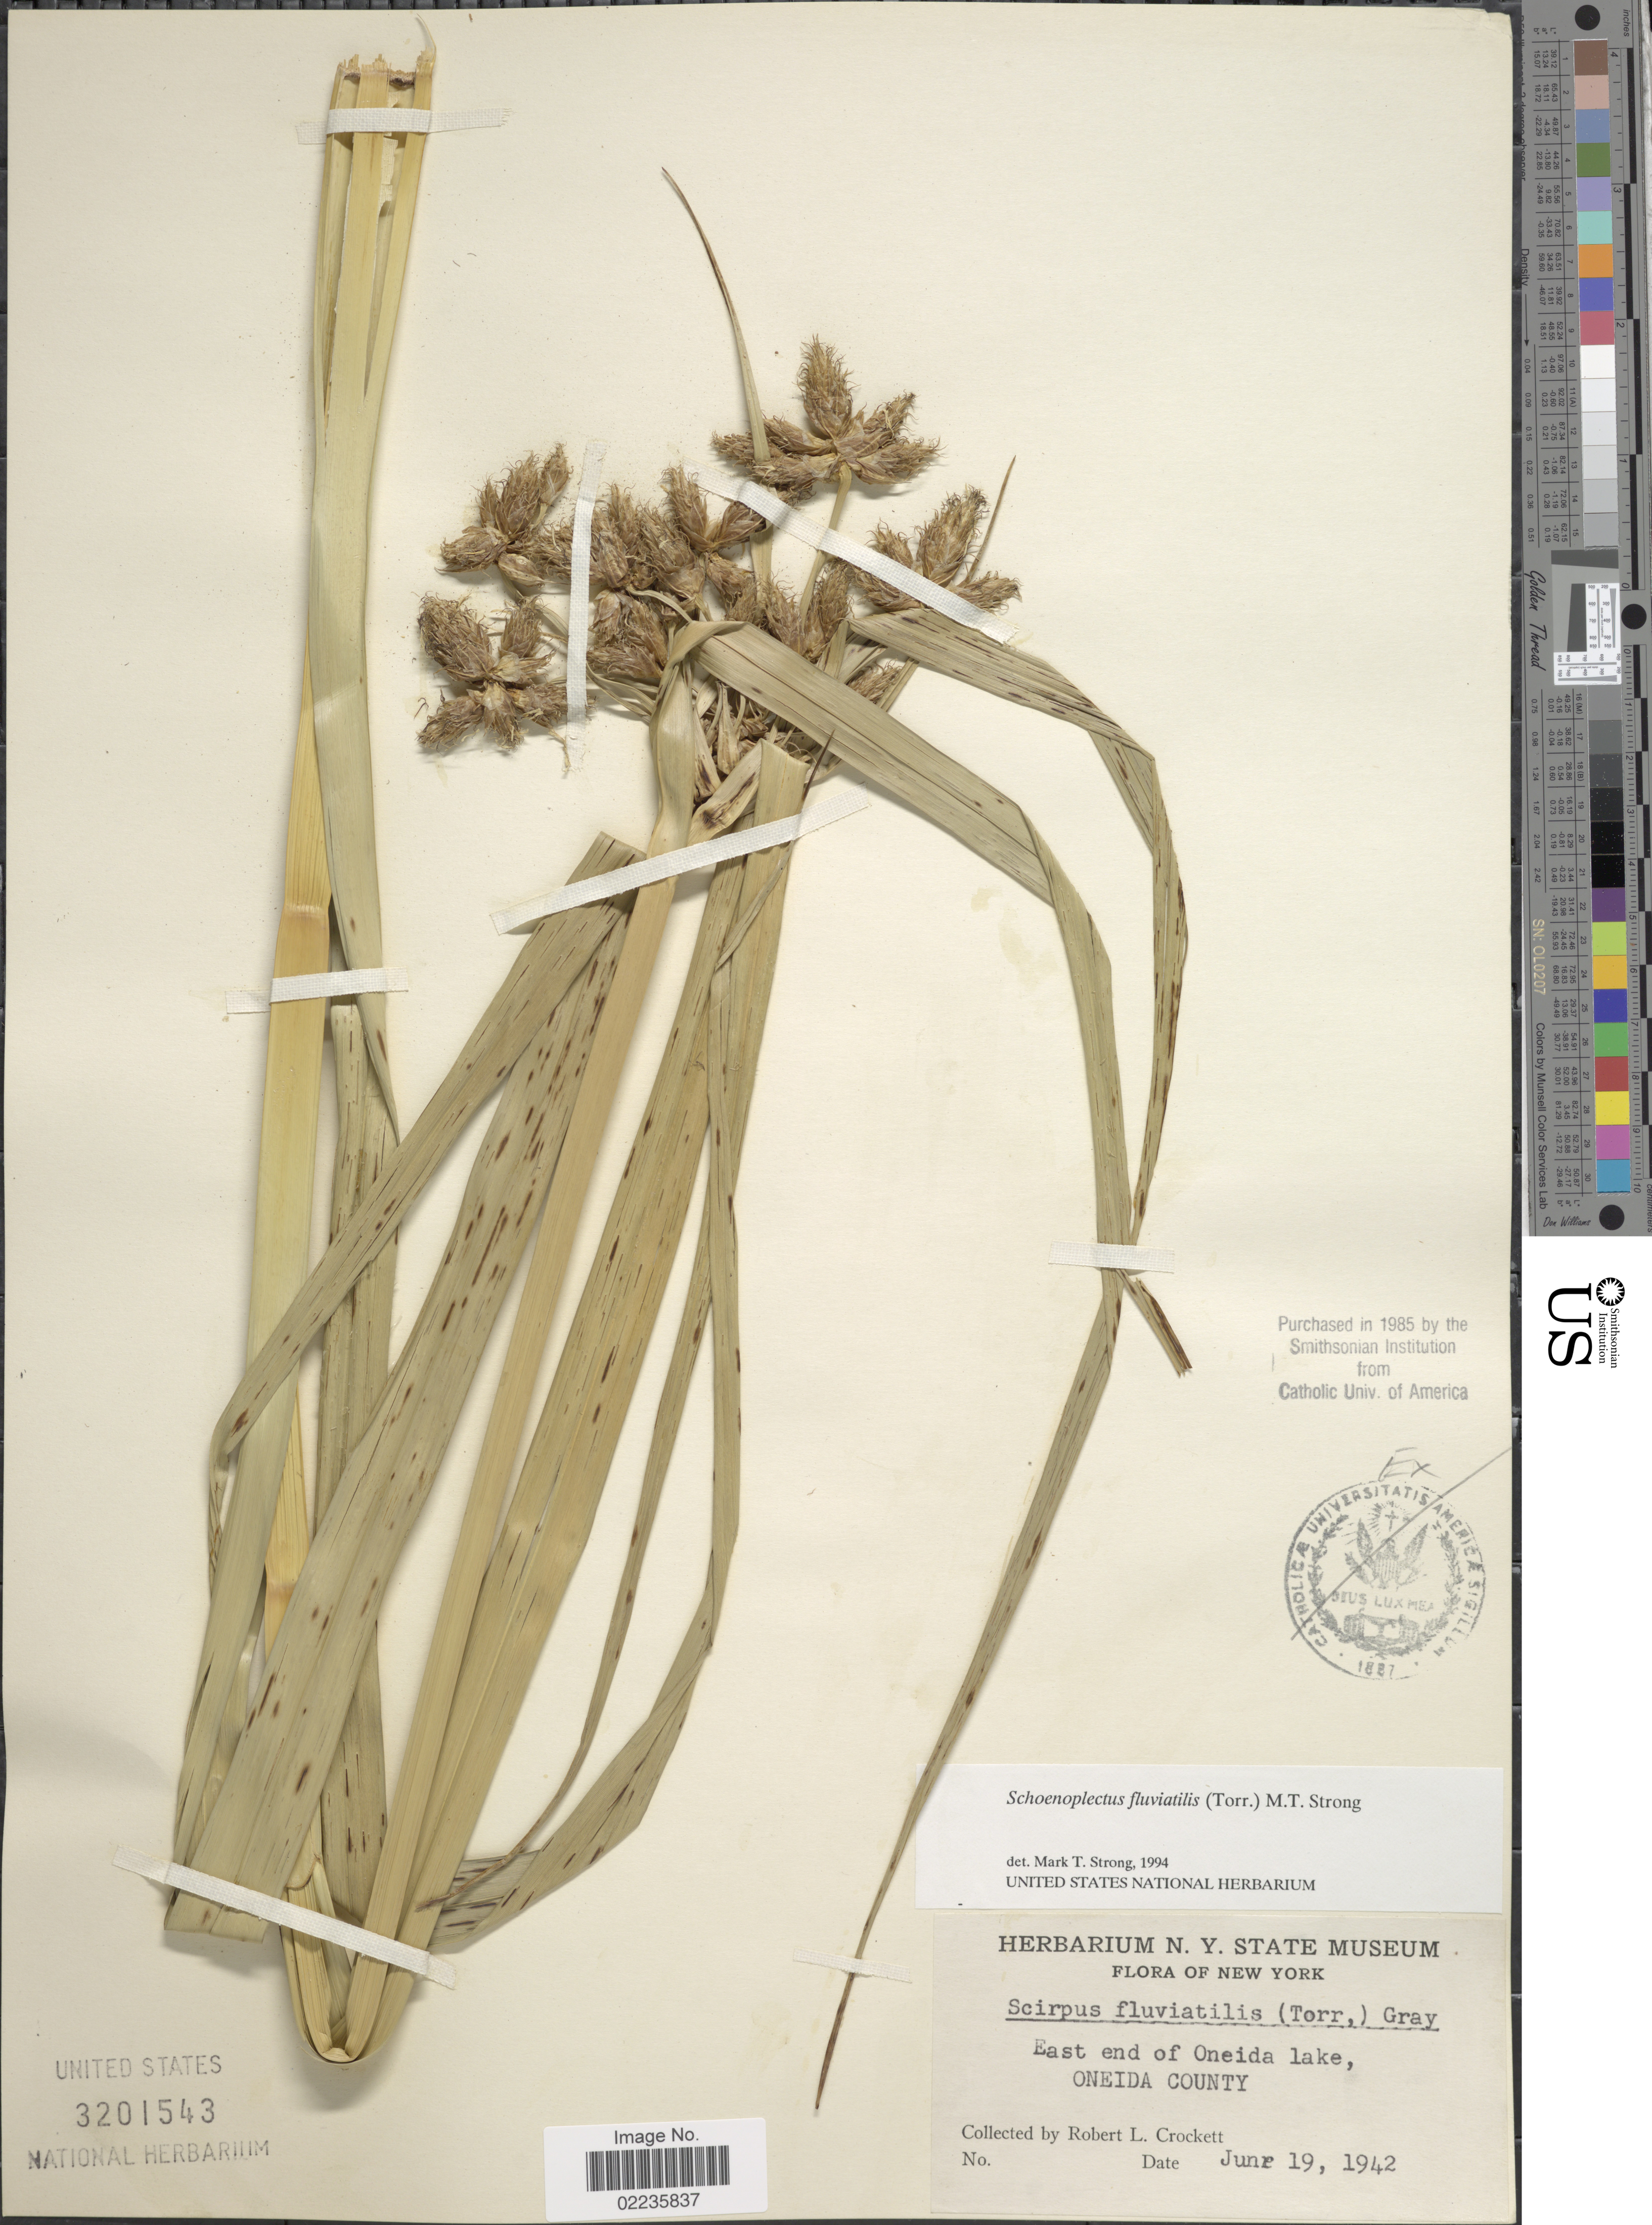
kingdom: Plantae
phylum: Tracheophyta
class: Liliopsida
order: Poales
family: Cyperaceae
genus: Bolboschoenus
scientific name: Bolboschoenus fluviatilis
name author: (Torr.) Soják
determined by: Strong, M. T., (US), Smithsonian Institution - National Museum of Natural History (UNITED STATES)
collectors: R. Crockett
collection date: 1942-06-19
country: United States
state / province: New York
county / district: Oneida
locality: East end of Oneida Lake, Oneida County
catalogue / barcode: US 3201543